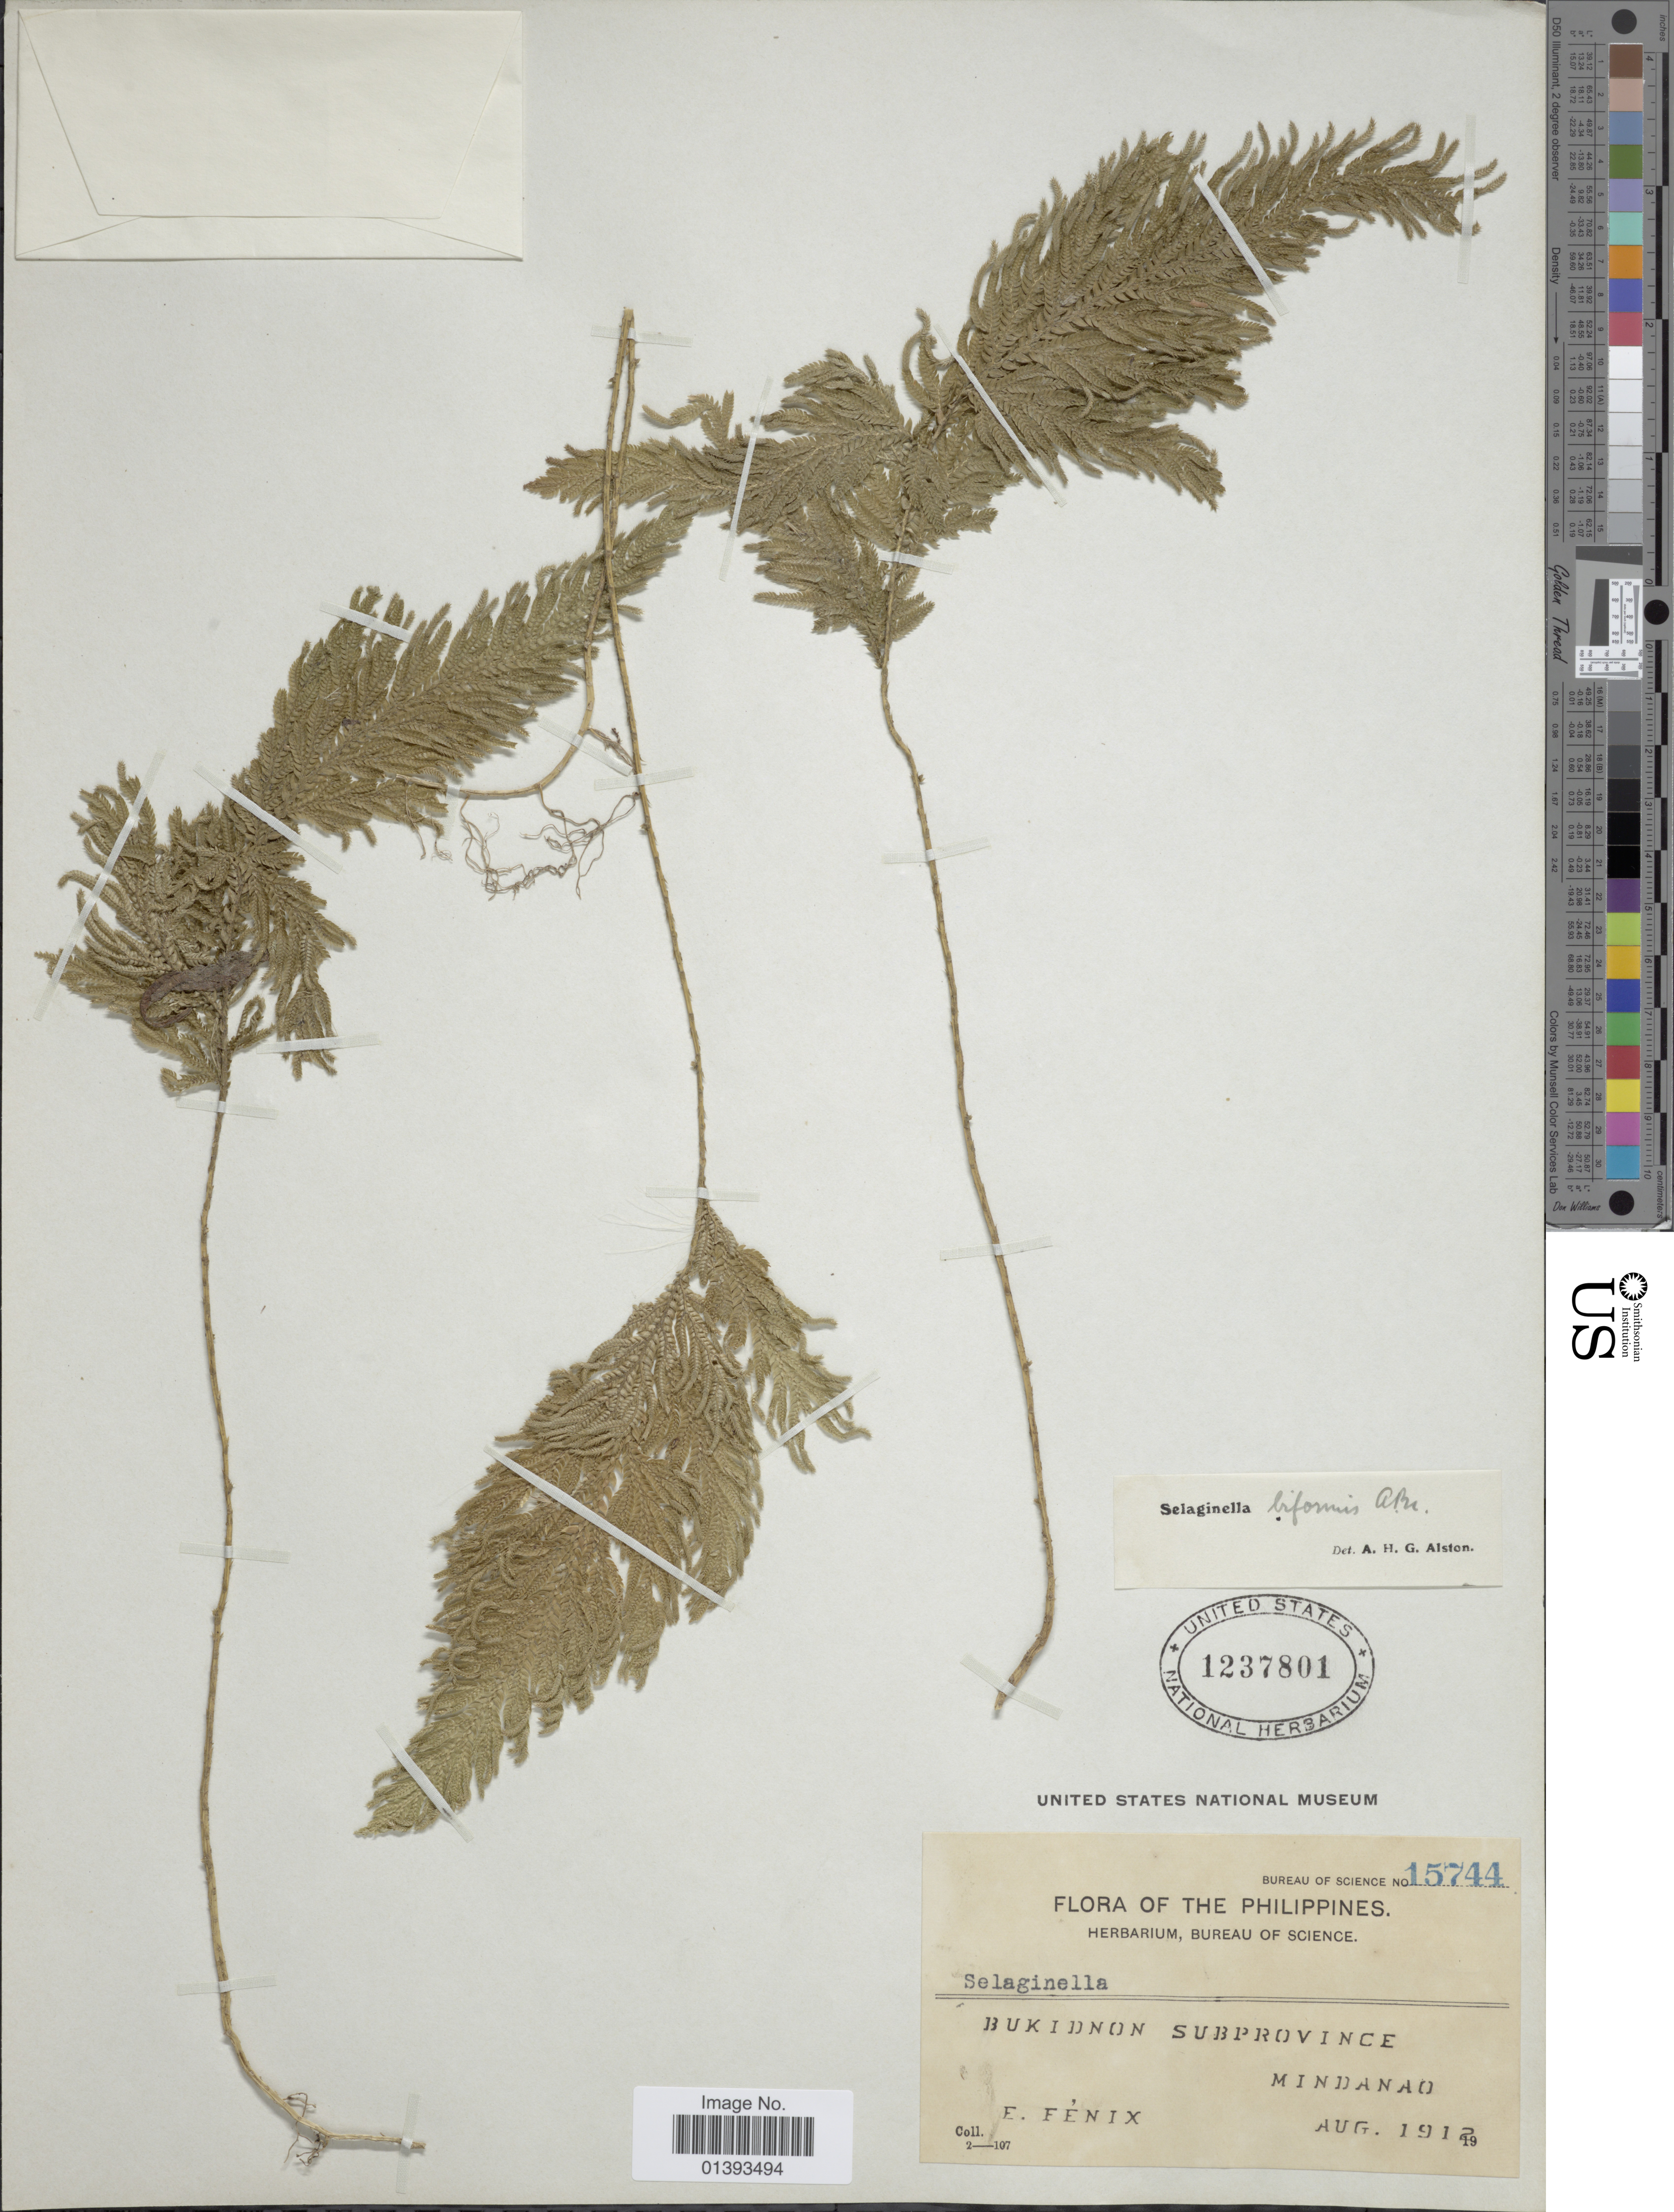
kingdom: Plantae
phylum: Tracheophyta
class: Lycopodiopsida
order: Selaginellales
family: Selaginellaceae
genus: Selaginella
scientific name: Selaginella biformis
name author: A. Braun ex Kuhn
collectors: E. Fenix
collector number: Bureau of Science 15744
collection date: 1912-08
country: Philippines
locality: Bukidnon Subprovince, Mindanao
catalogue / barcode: US 1237801